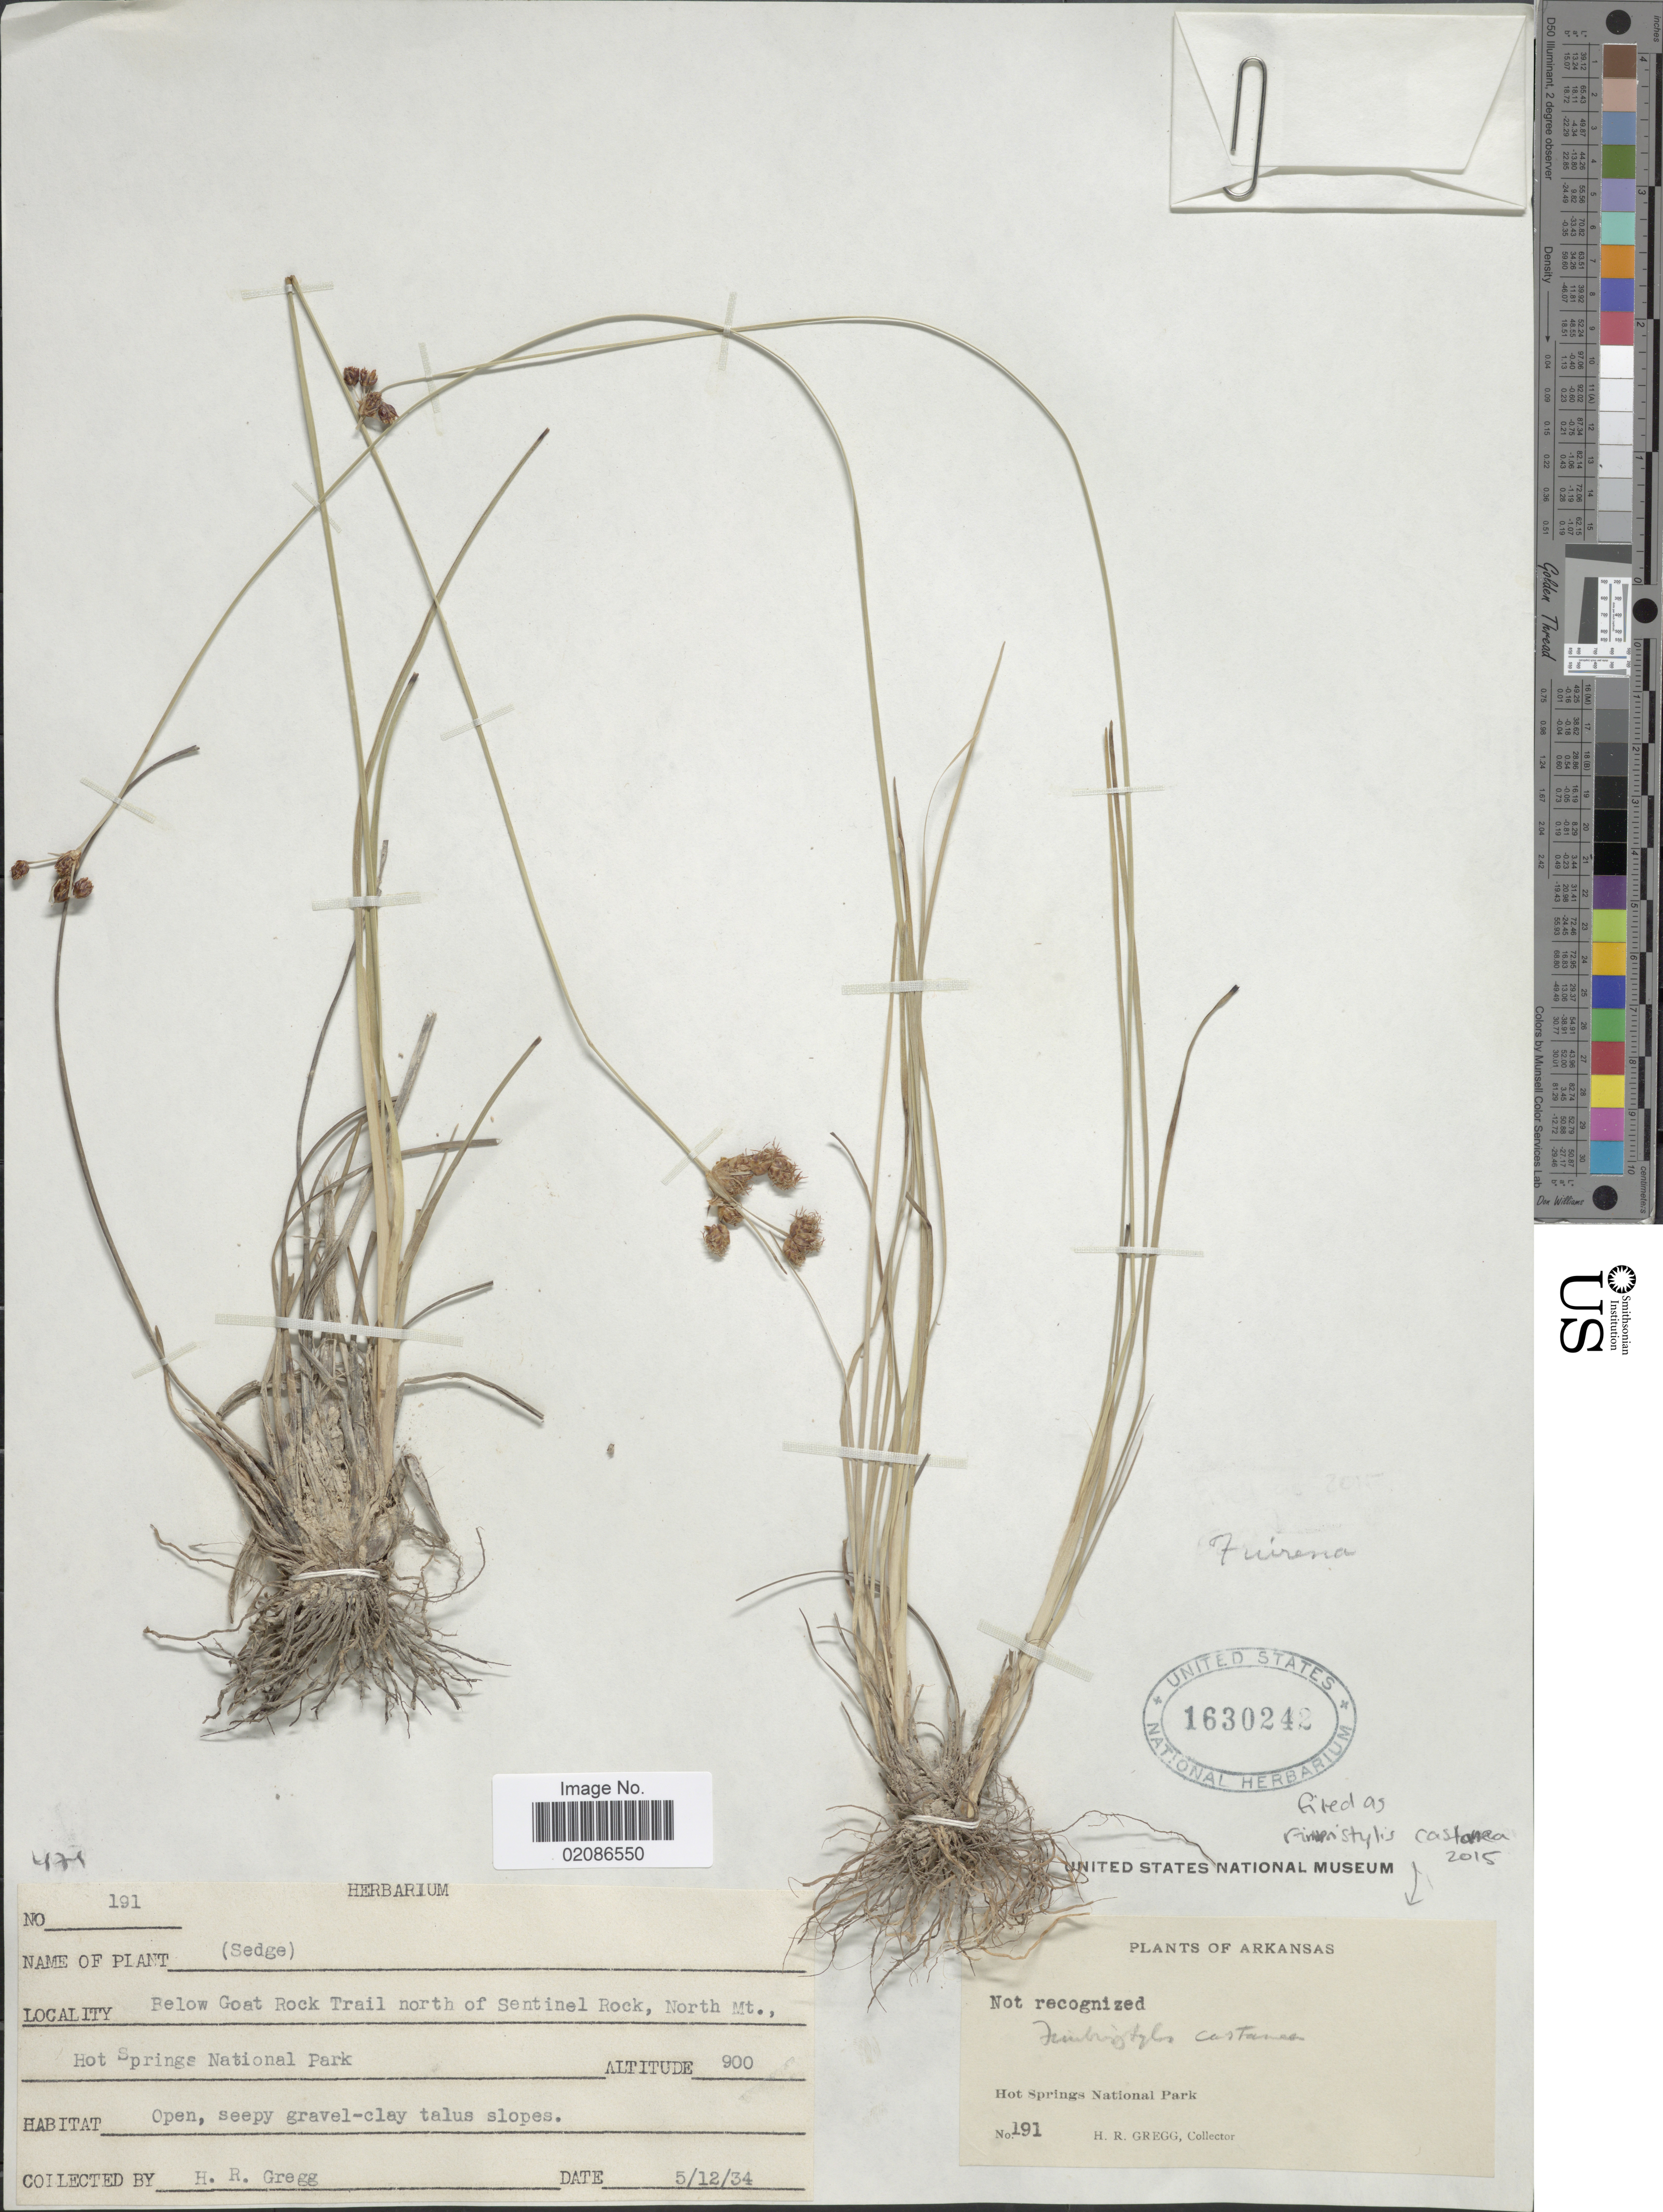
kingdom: Plantae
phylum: Tracheophyta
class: Liliopsida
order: Poales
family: Cyperaceae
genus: Fimbristylis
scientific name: Fimbristylis castanea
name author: (Michx.) Vahl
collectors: H. Gregg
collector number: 191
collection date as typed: Transcribed d/m/y: 12/5/34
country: United States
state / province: Arkansas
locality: Hot Springs National Park, Below Goat Rock Trail north of Sentinel Rock, North Mt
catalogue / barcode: US 1630242